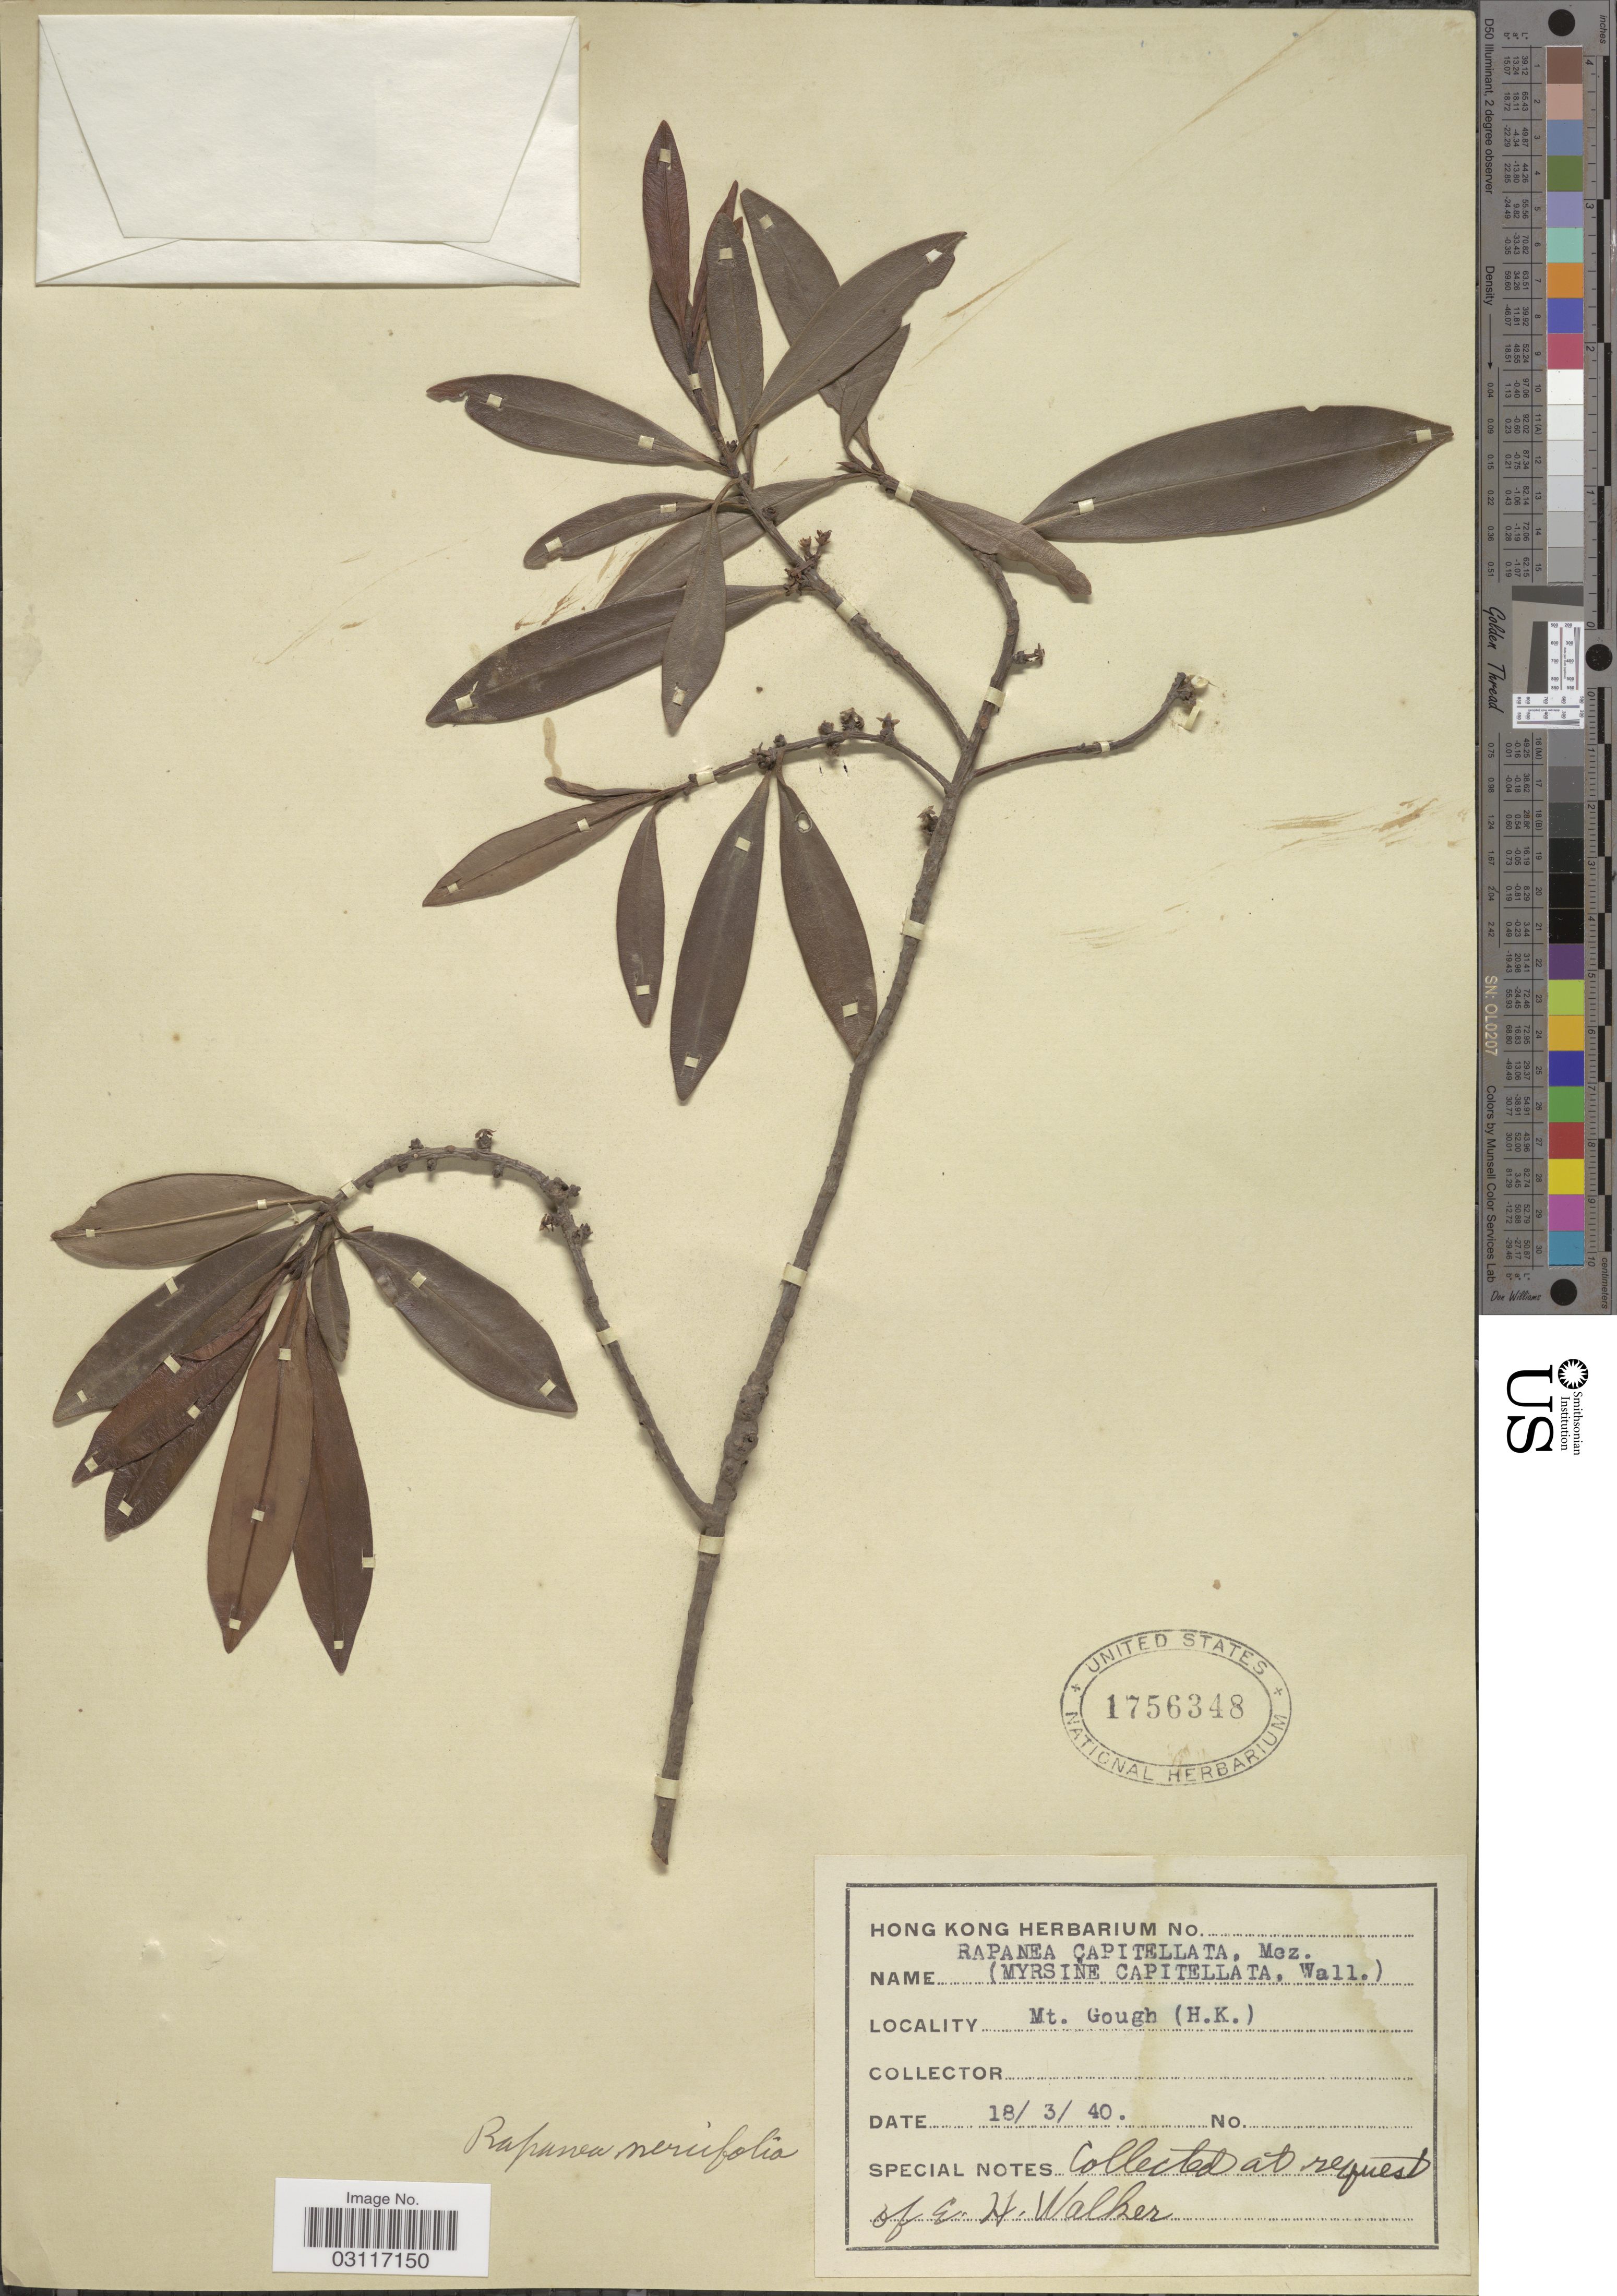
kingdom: Plantae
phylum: Tracheophyta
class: Magnoliopsida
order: Ericales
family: Primulaceae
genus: Myrsine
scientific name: Myrsine seguinii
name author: H. Lév.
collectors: E. H. Walker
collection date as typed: Transcribed d/m/y: 18/3/40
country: China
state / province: Hong Kong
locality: Mt. Gough (H.K.).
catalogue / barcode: US 1756348